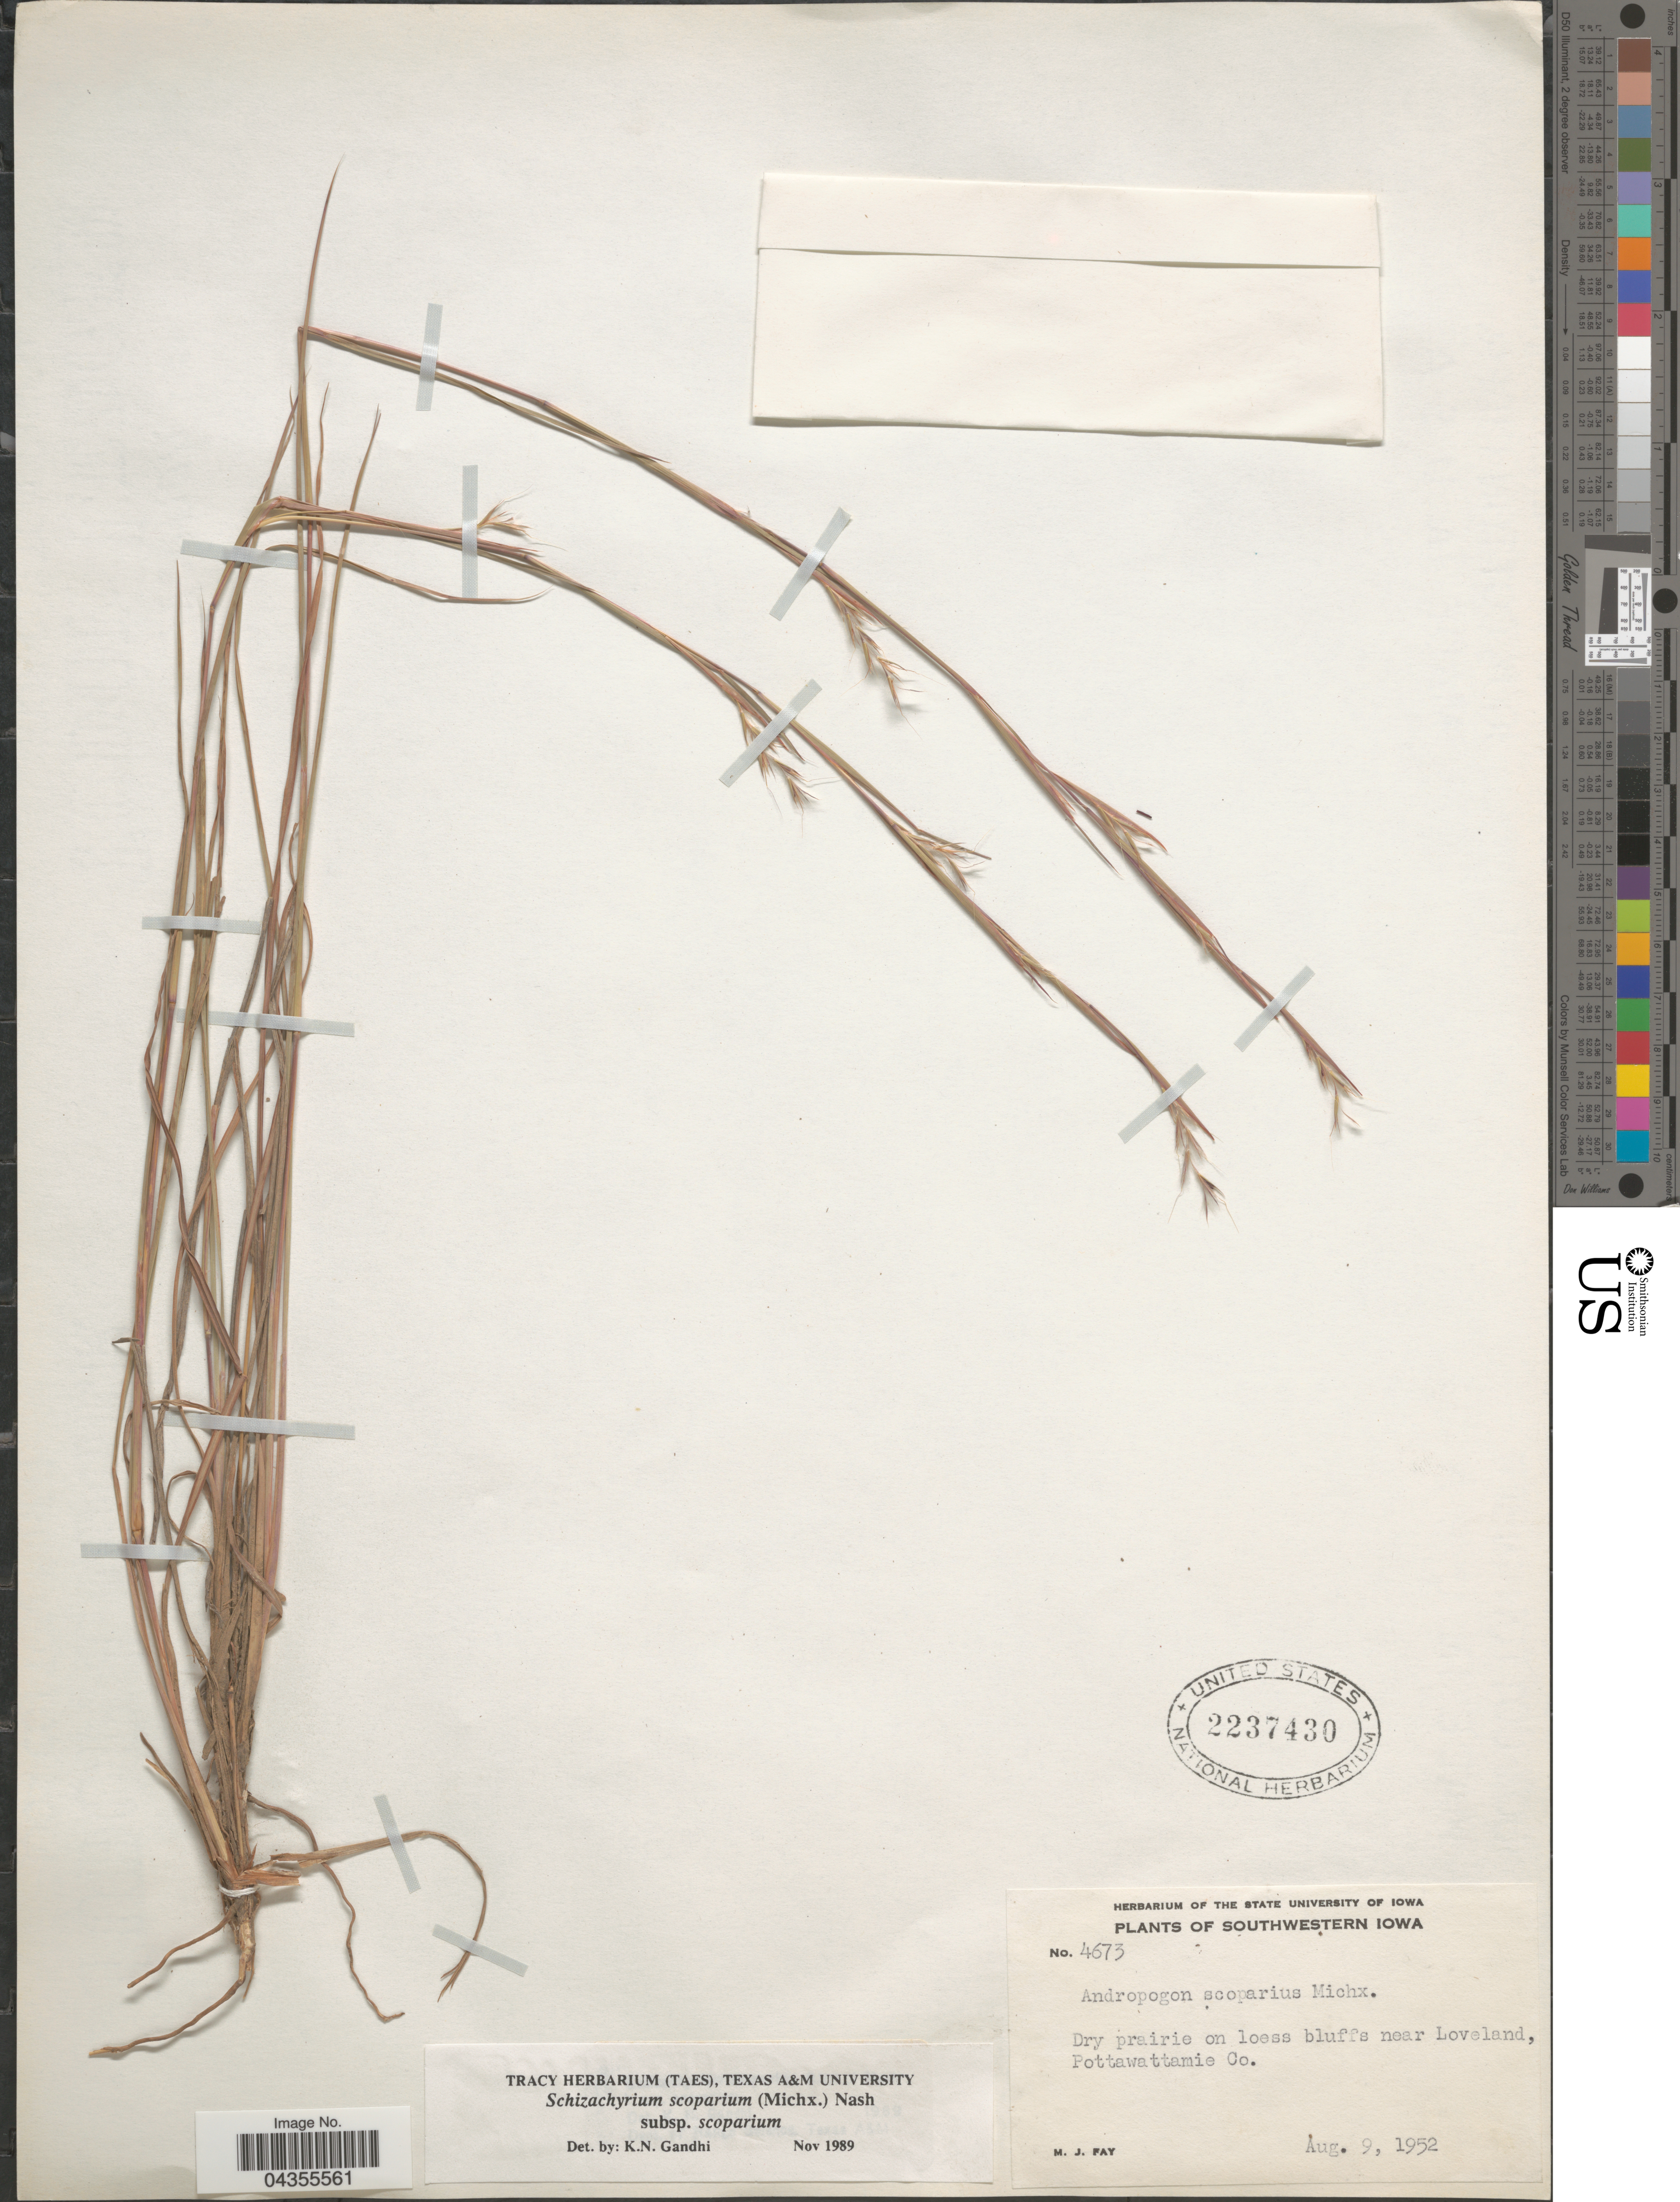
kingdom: Plantae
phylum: Tracheophyta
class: Liliopsida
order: Poales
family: Poaceae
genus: Schizachyrium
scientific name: Schizachyrium scoparium var. scoparium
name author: (Michx.) Nash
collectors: M. Fay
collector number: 4673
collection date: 1952-08-09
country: United States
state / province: Iowa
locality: Southwestern Iowa. Dry prairie on loess bluffs near Loveland, Pottawattamie Co.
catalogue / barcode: US 2237430